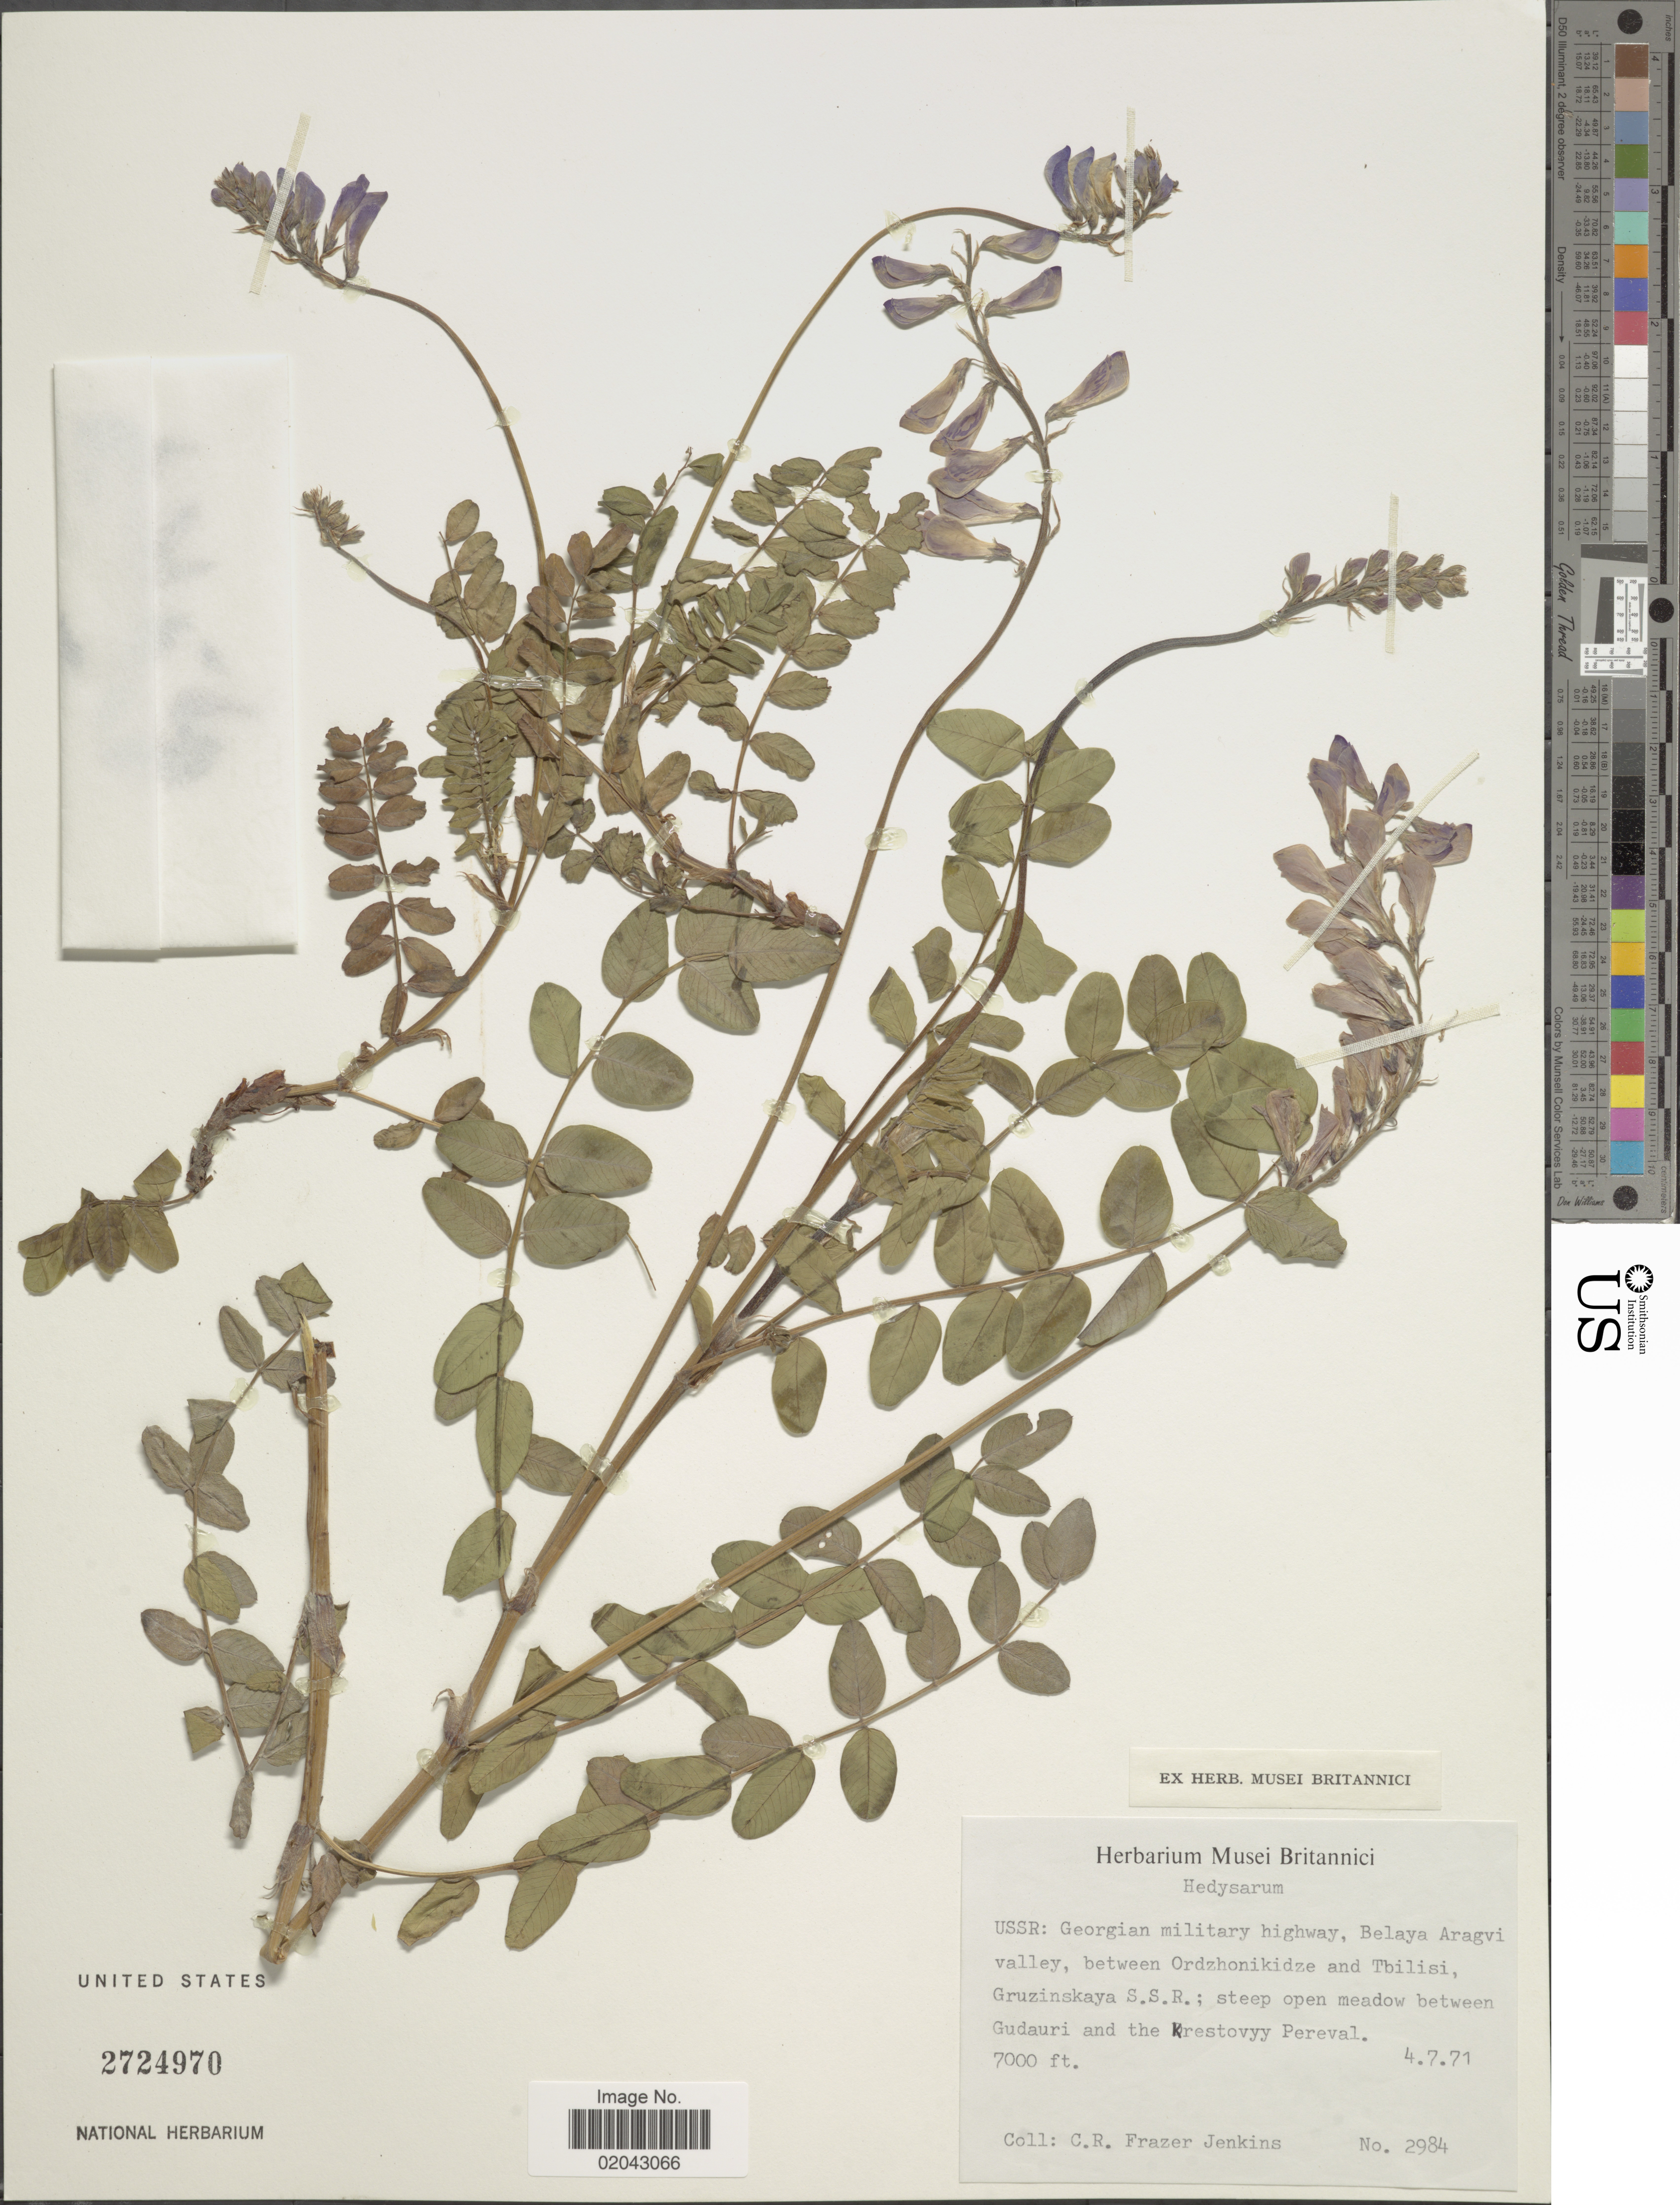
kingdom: Plantae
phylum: Tracheophyta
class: Magnoliopsida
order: Fabales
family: Fabaceae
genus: Hedysarum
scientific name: Hedysarum sp.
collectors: C. R. Fraser-Jenkins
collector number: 2984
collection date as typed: Transcribed d/m/y: 4/7/71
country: Georgia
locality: USSR: Georgian military highway, Belaya Aragvi valley, between Ordzhonikidze and Tbilisi, Gruzinskaya SSR: steep open meadow between Gudauri and the Krestovyy Pereval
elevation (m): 2134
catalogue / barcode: US 2724970